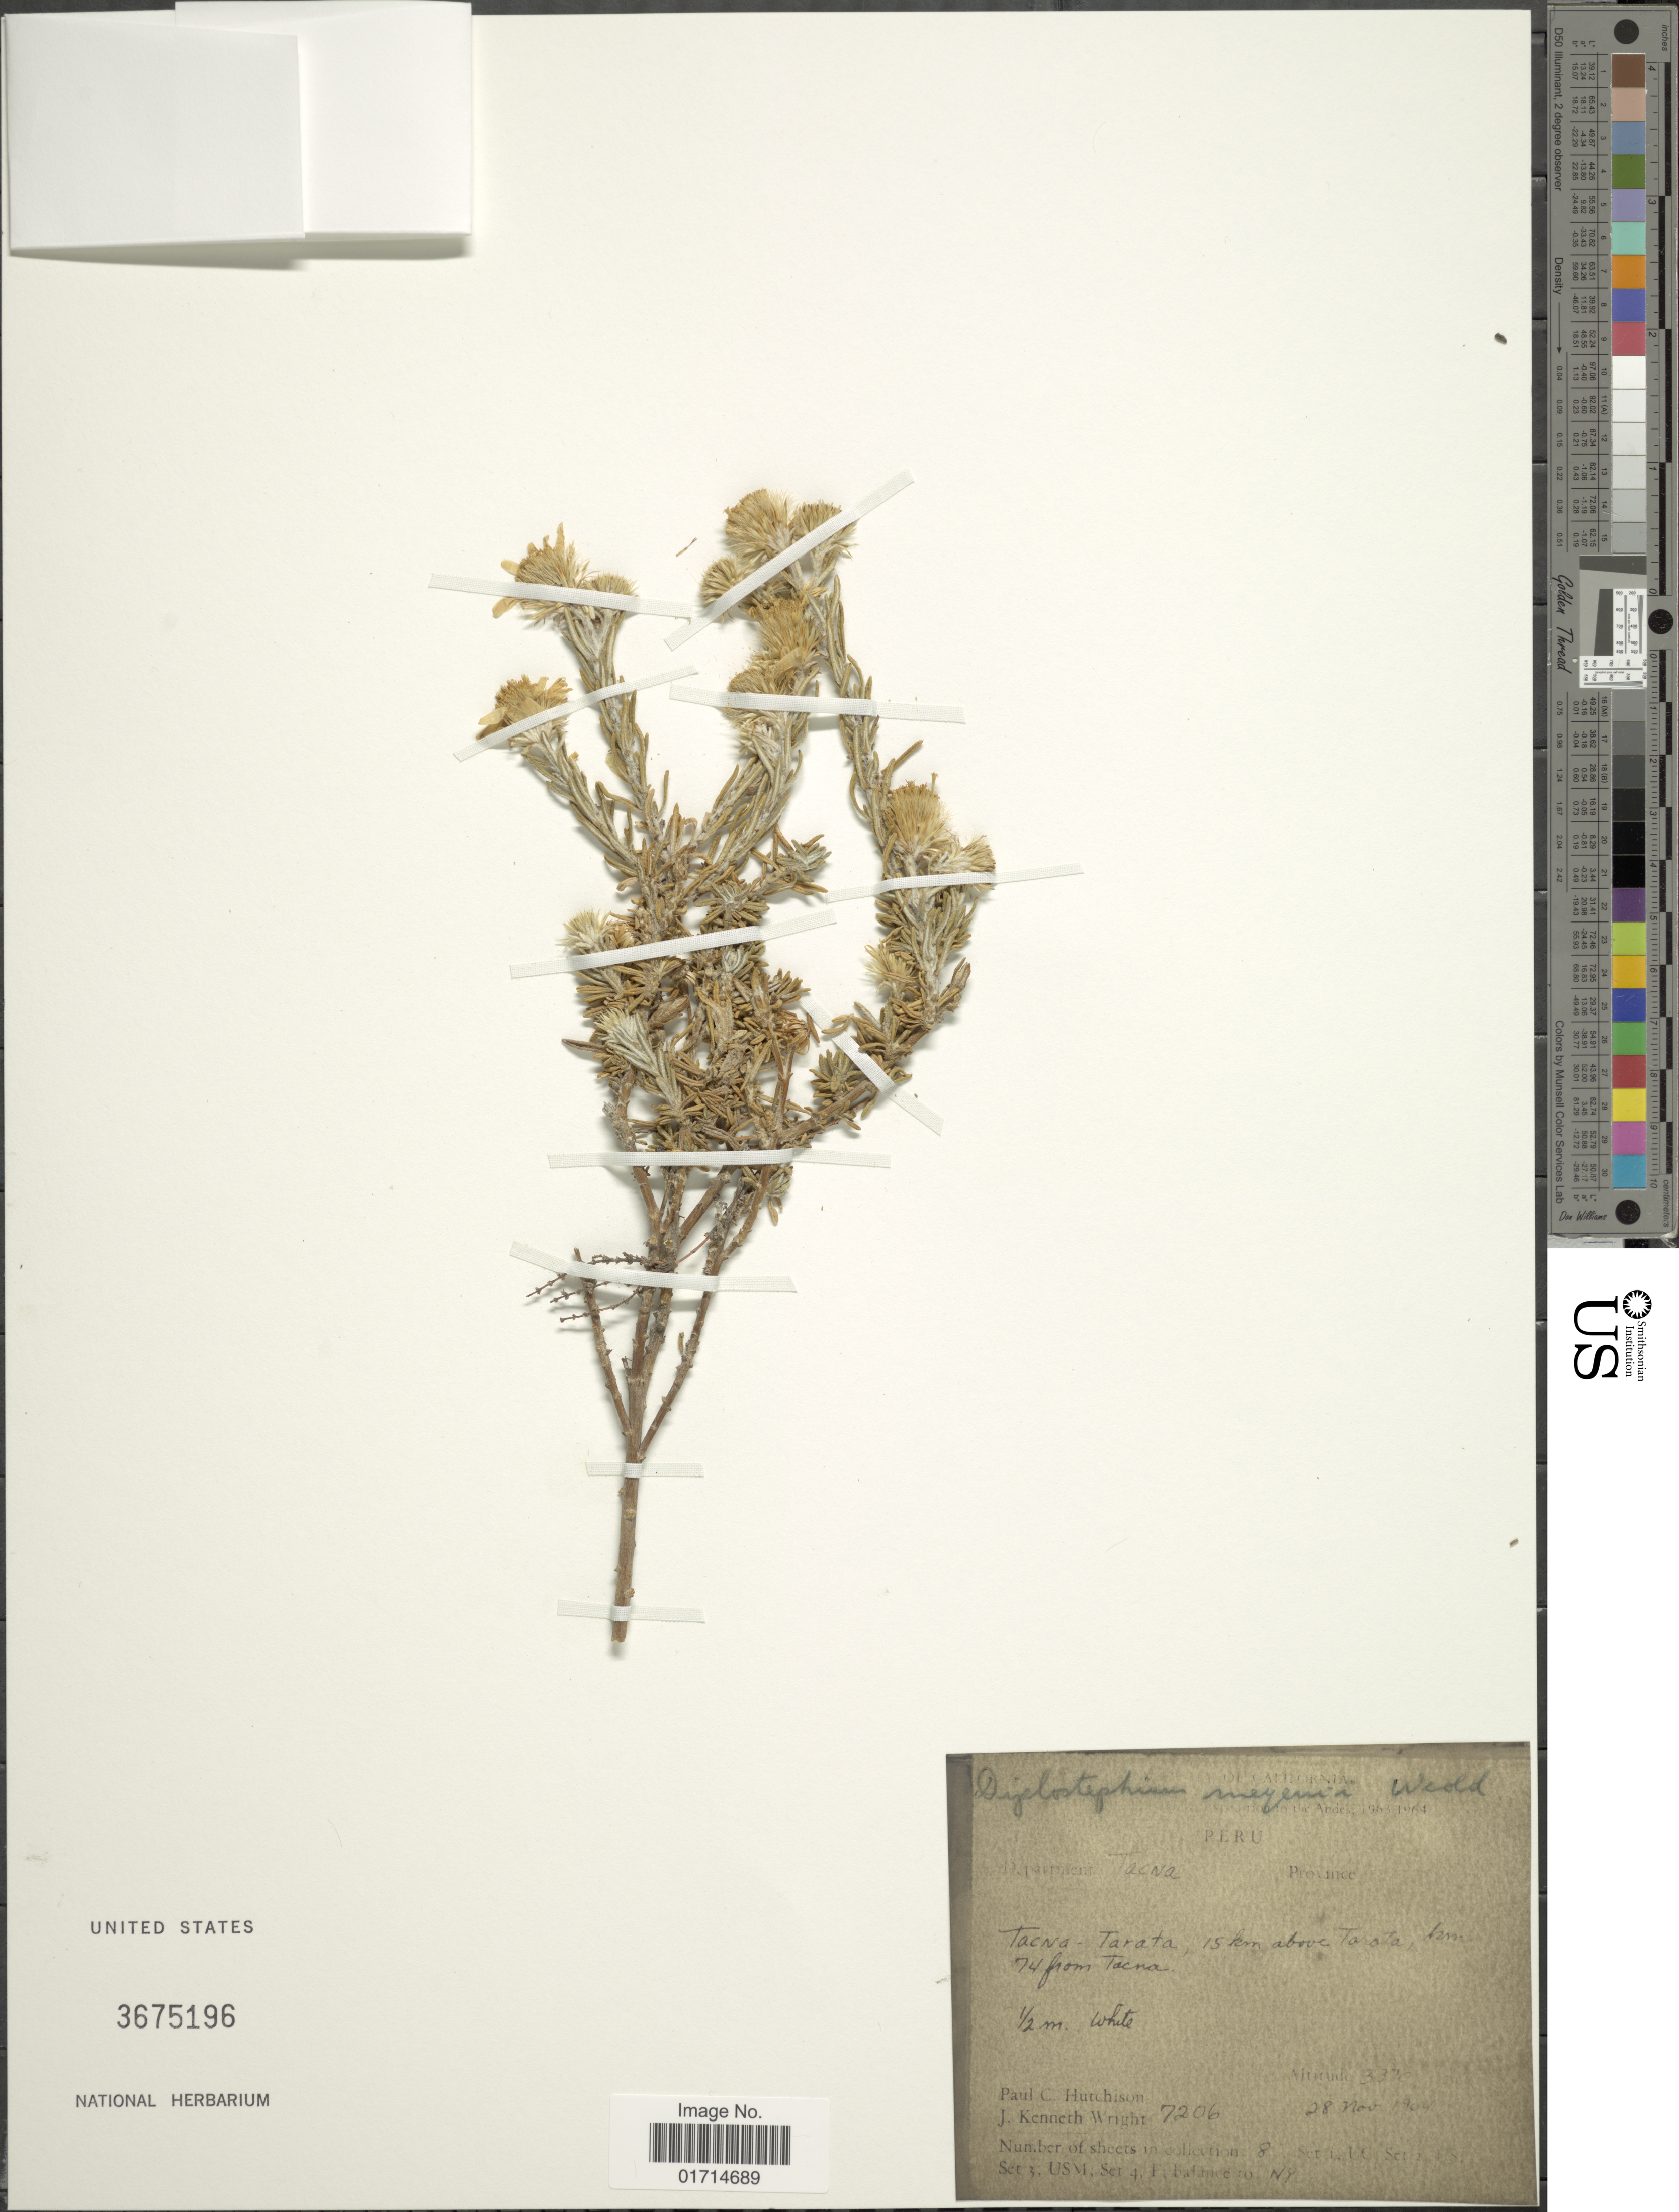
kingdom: Plantae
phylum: Tracheophyta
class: Magnoliopsida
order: Asterales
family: Asteraceae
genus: Diplostephium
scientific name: Diplostephium meyenii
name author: (Sch. Bip. ex Wedd.) S.F. Blake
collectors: P. C. Hutchison & J. K. Wright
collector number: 7206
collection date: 1964-11-27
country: Peru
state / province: Tacna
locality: Tacna, Tarata, 15 km above Tarata, km 74 from Tacna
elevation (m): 3370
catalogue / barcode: US 3675196